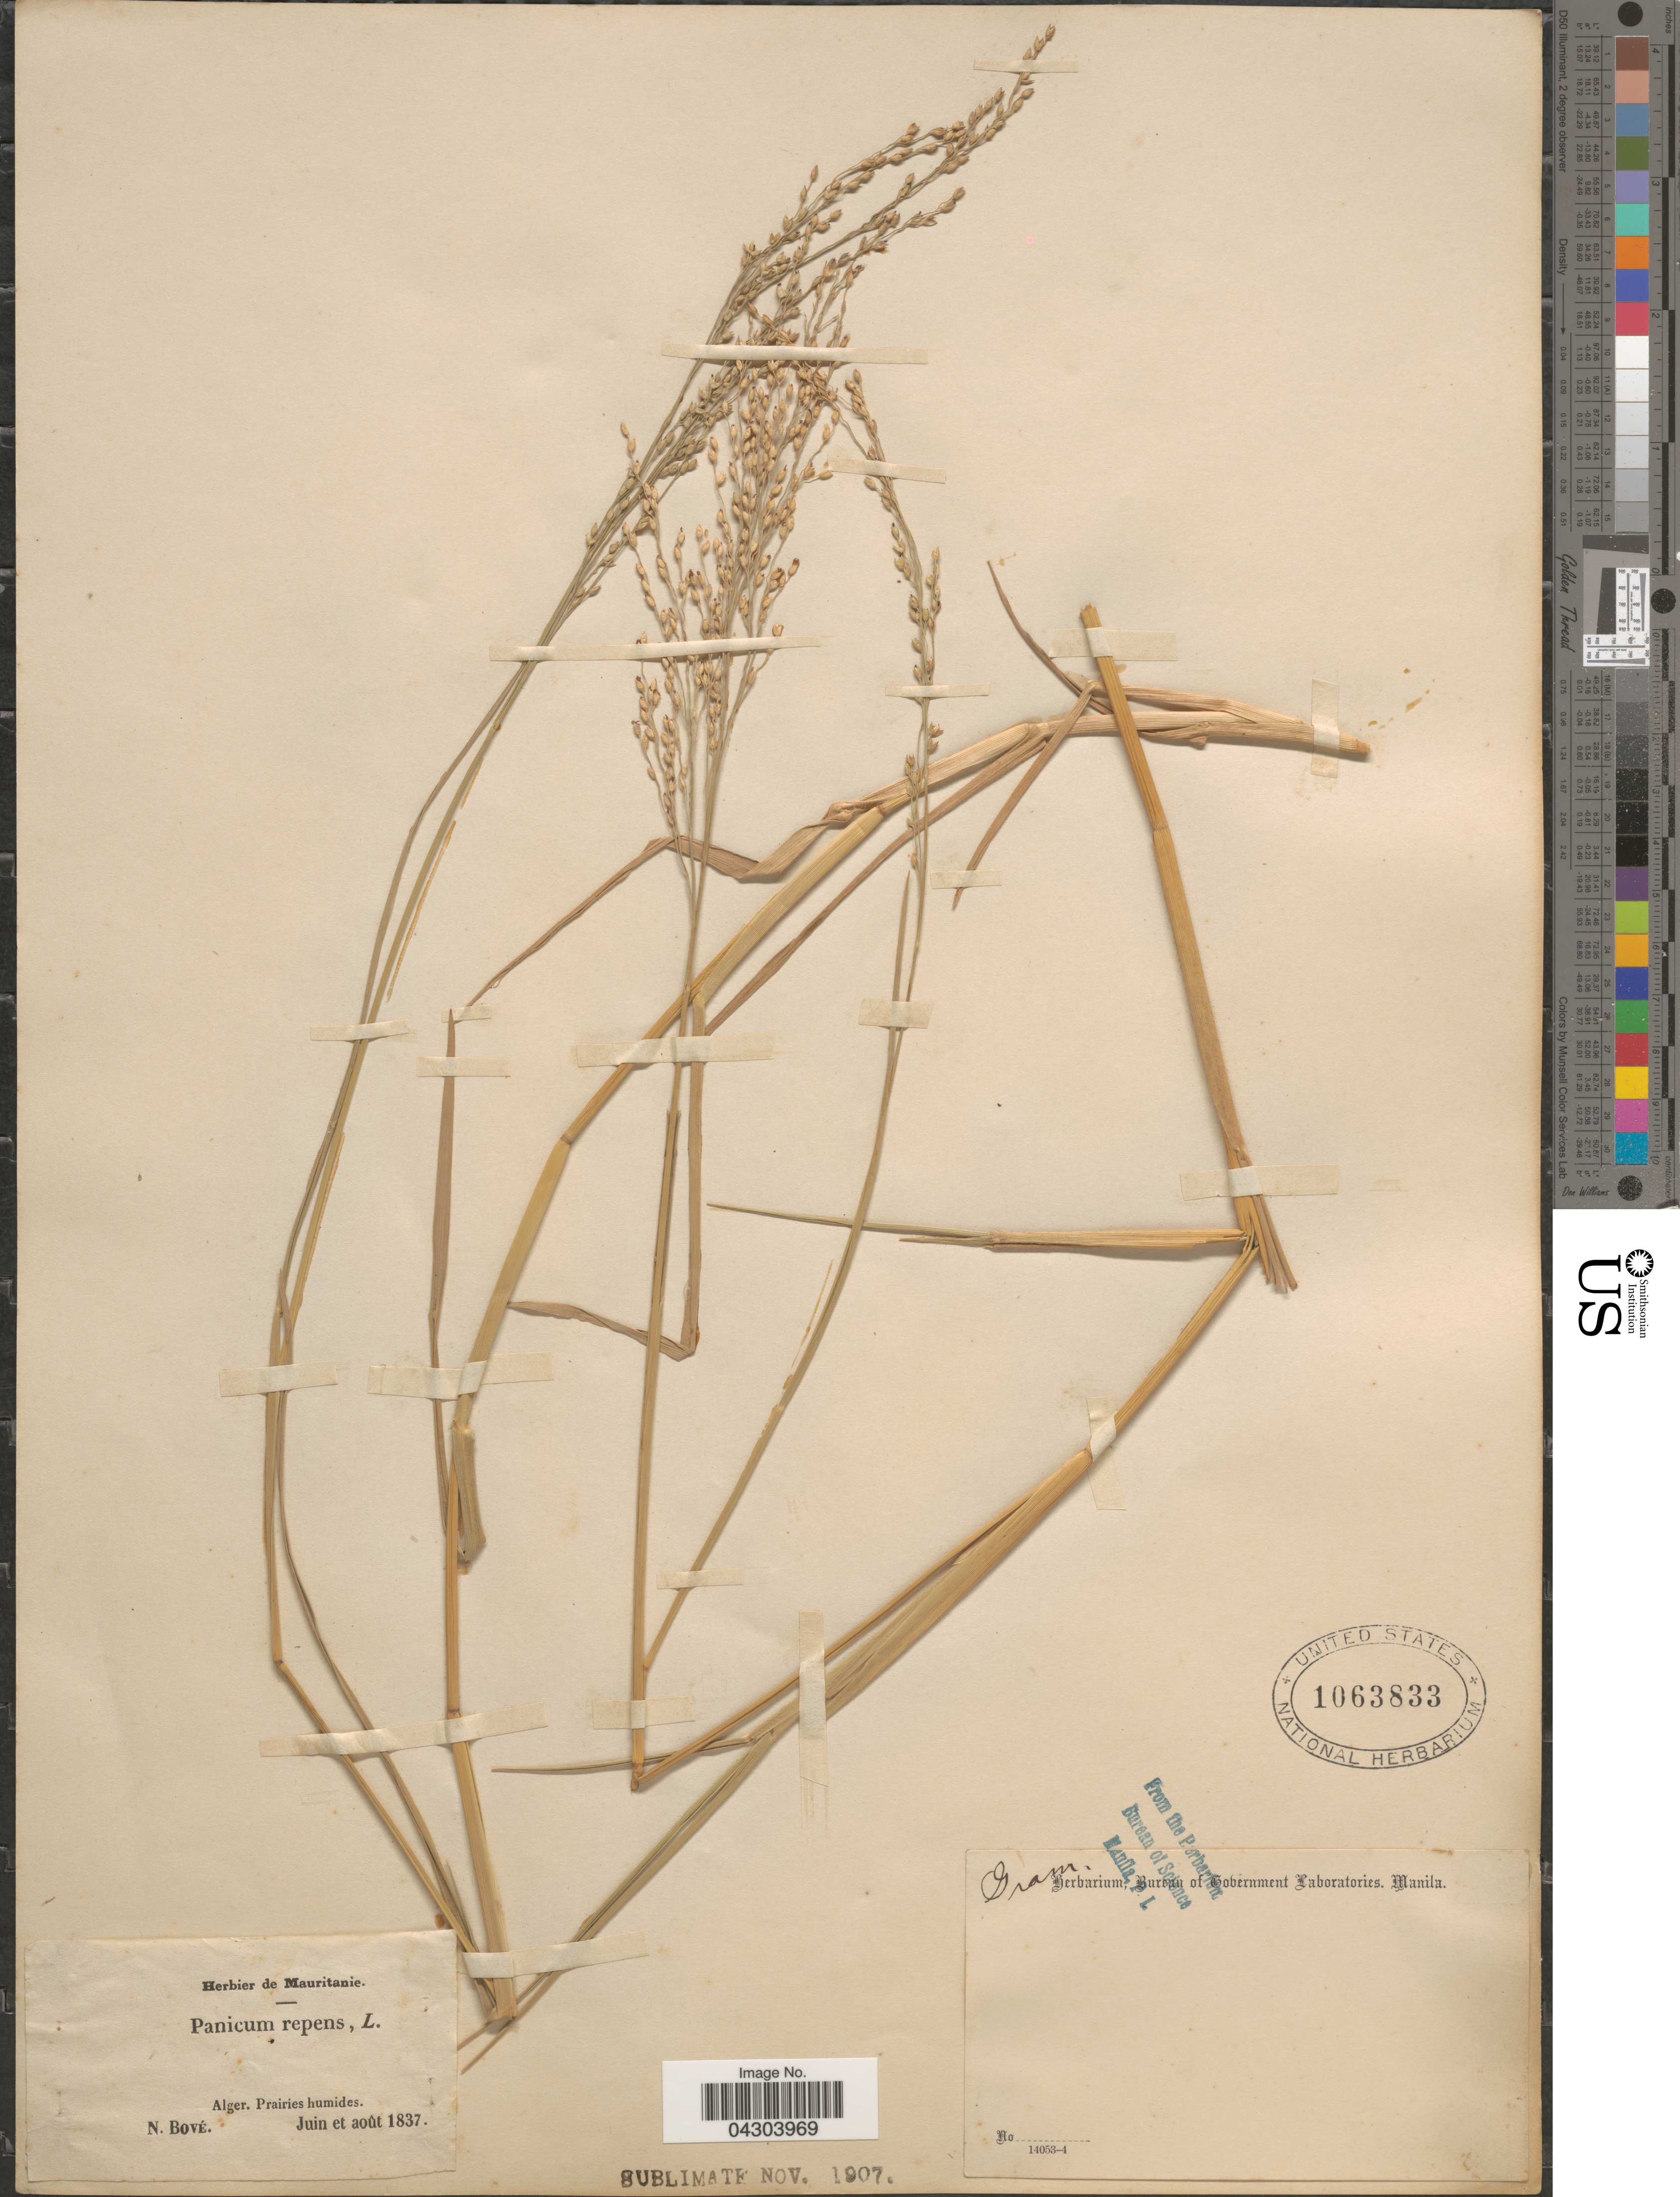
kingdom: Plantae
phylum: Tracheophyta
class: Liliopsida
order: Poales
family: Poaceae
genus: Panicum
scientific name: Panicum repens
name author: L.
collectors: N. Bové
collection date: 1837-06/1837-08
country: Algeria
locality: Alger. Prairies humides.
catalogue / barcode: US 1063833